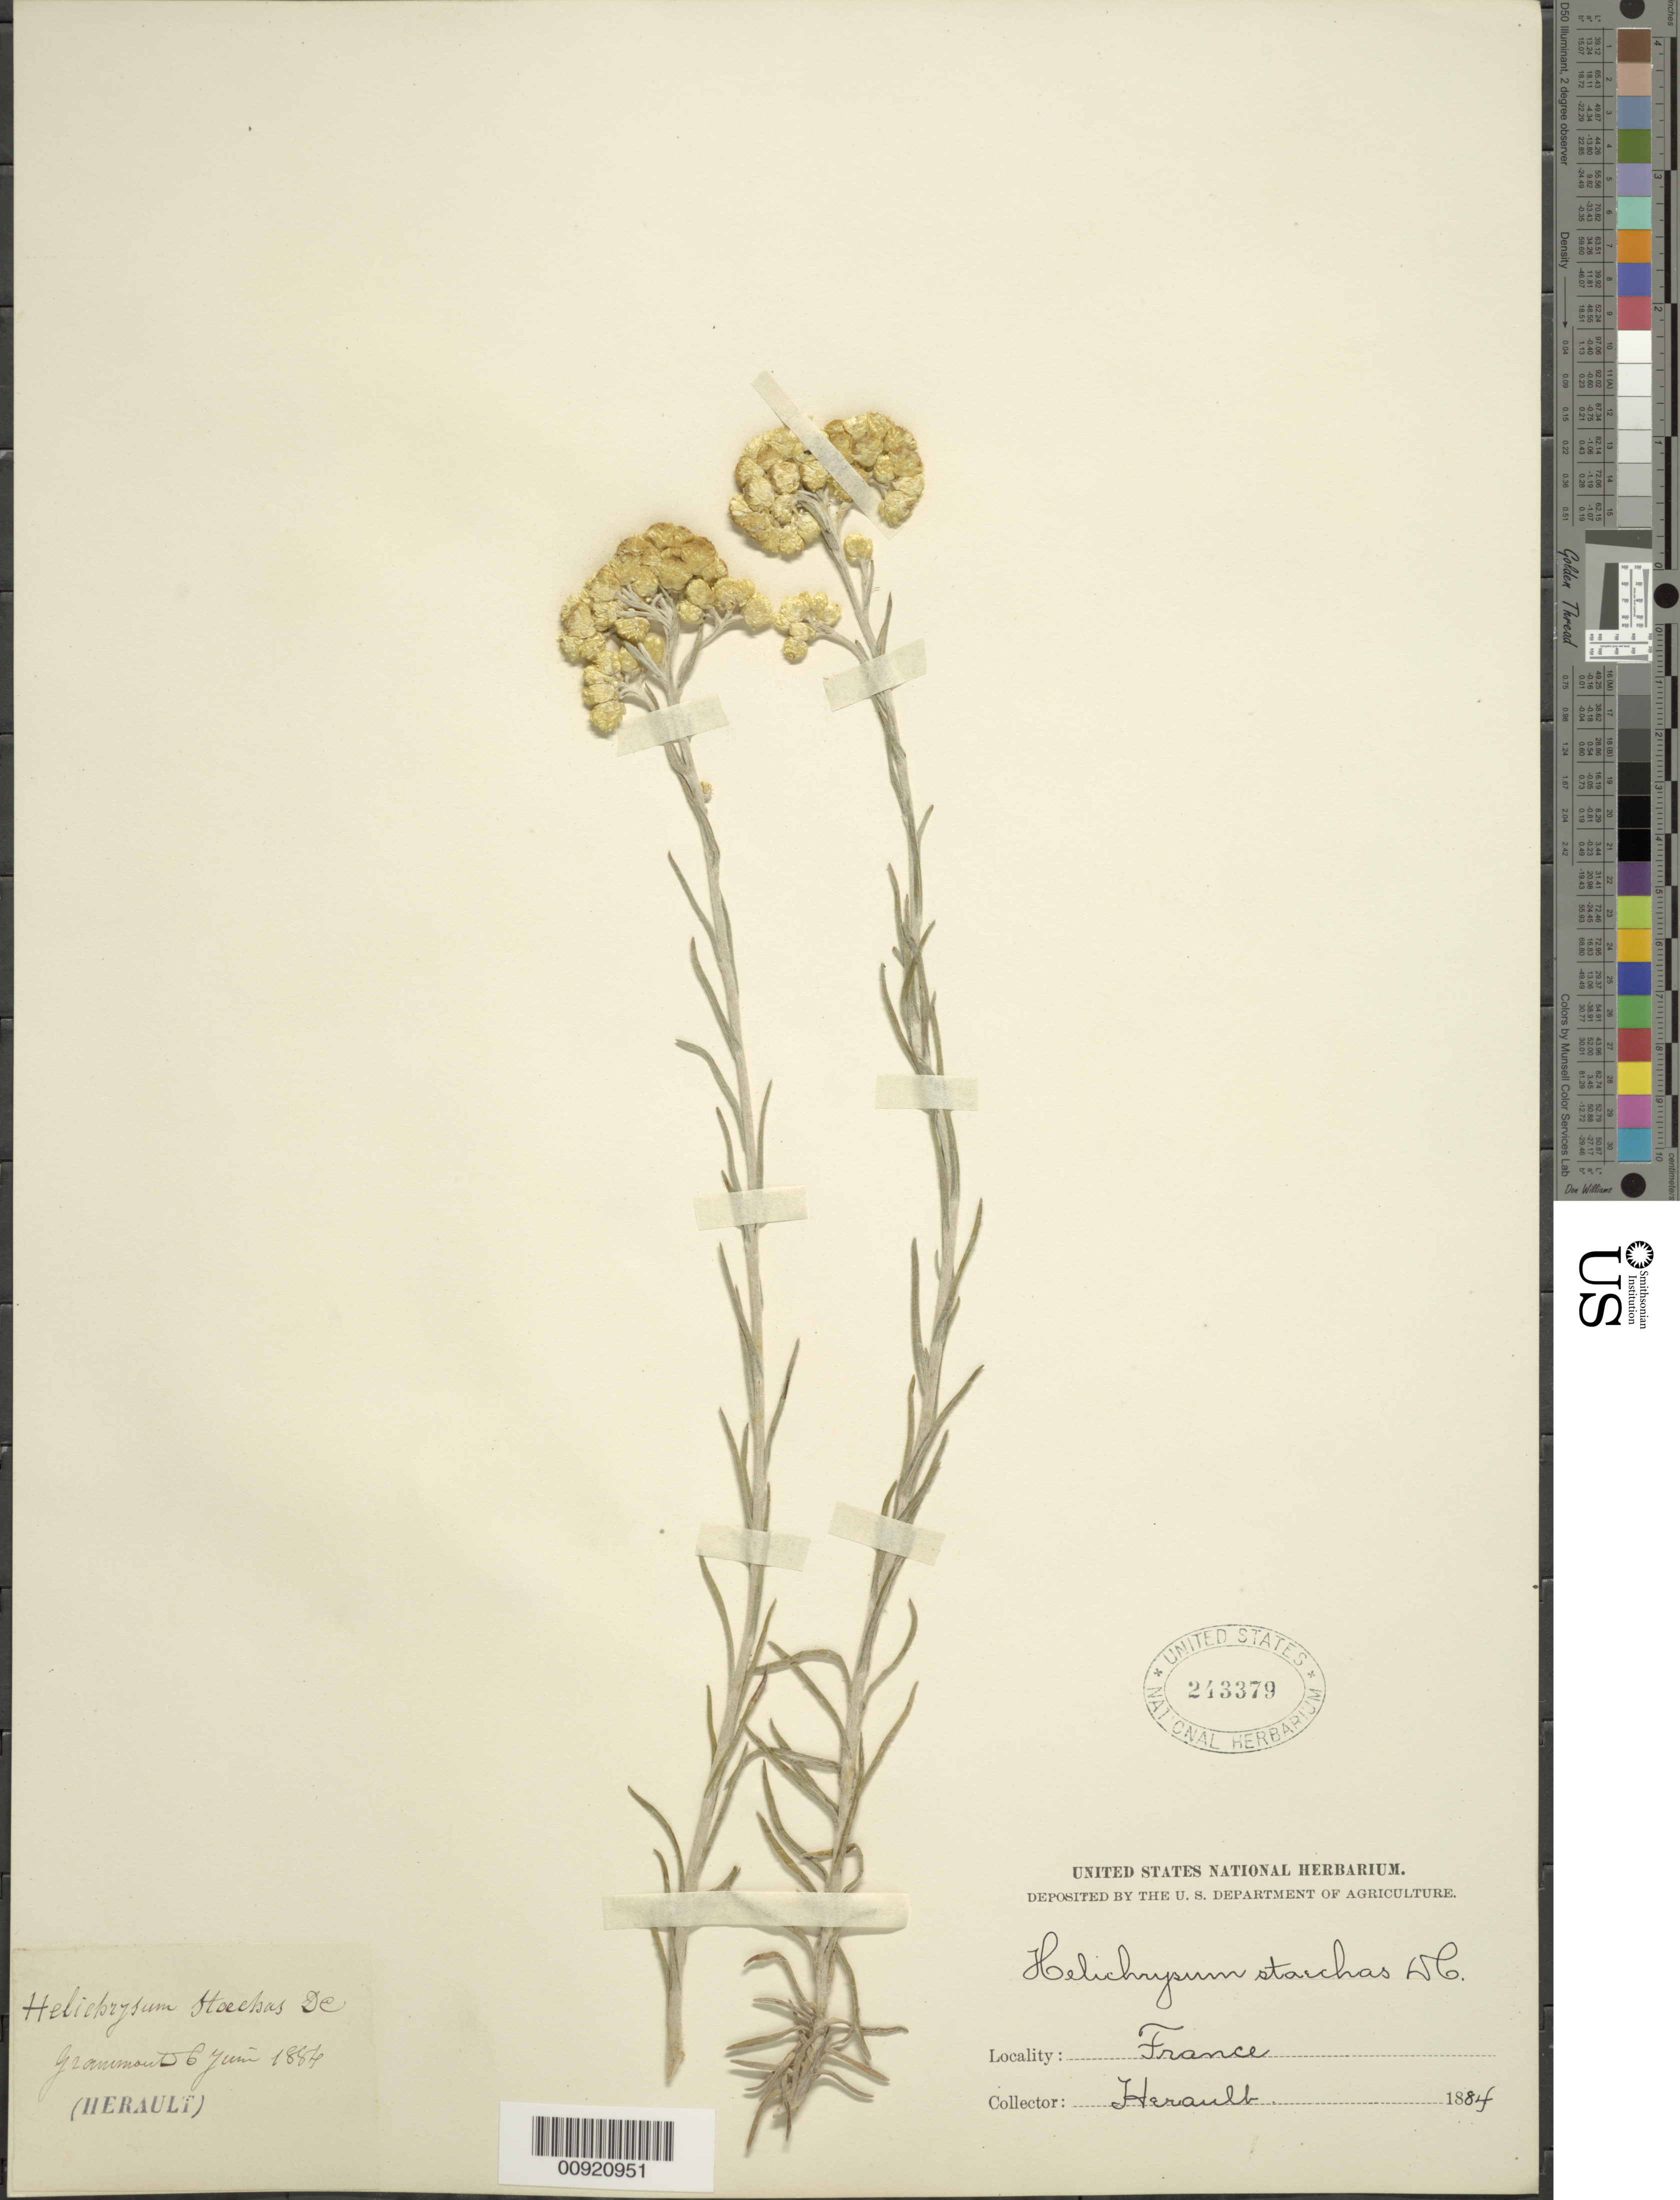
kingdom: Plantae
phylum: Tracheophyta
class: Magnoliopsida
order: Asterales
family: Asteraceae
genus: Helichrysum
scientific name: Helichrysum stoechas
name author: DC.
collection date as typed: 06 Jun 1884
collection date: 1884-06-06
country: France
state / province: Occitanie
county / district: Hérault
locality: Herault; Granmont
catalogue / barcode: US 213379